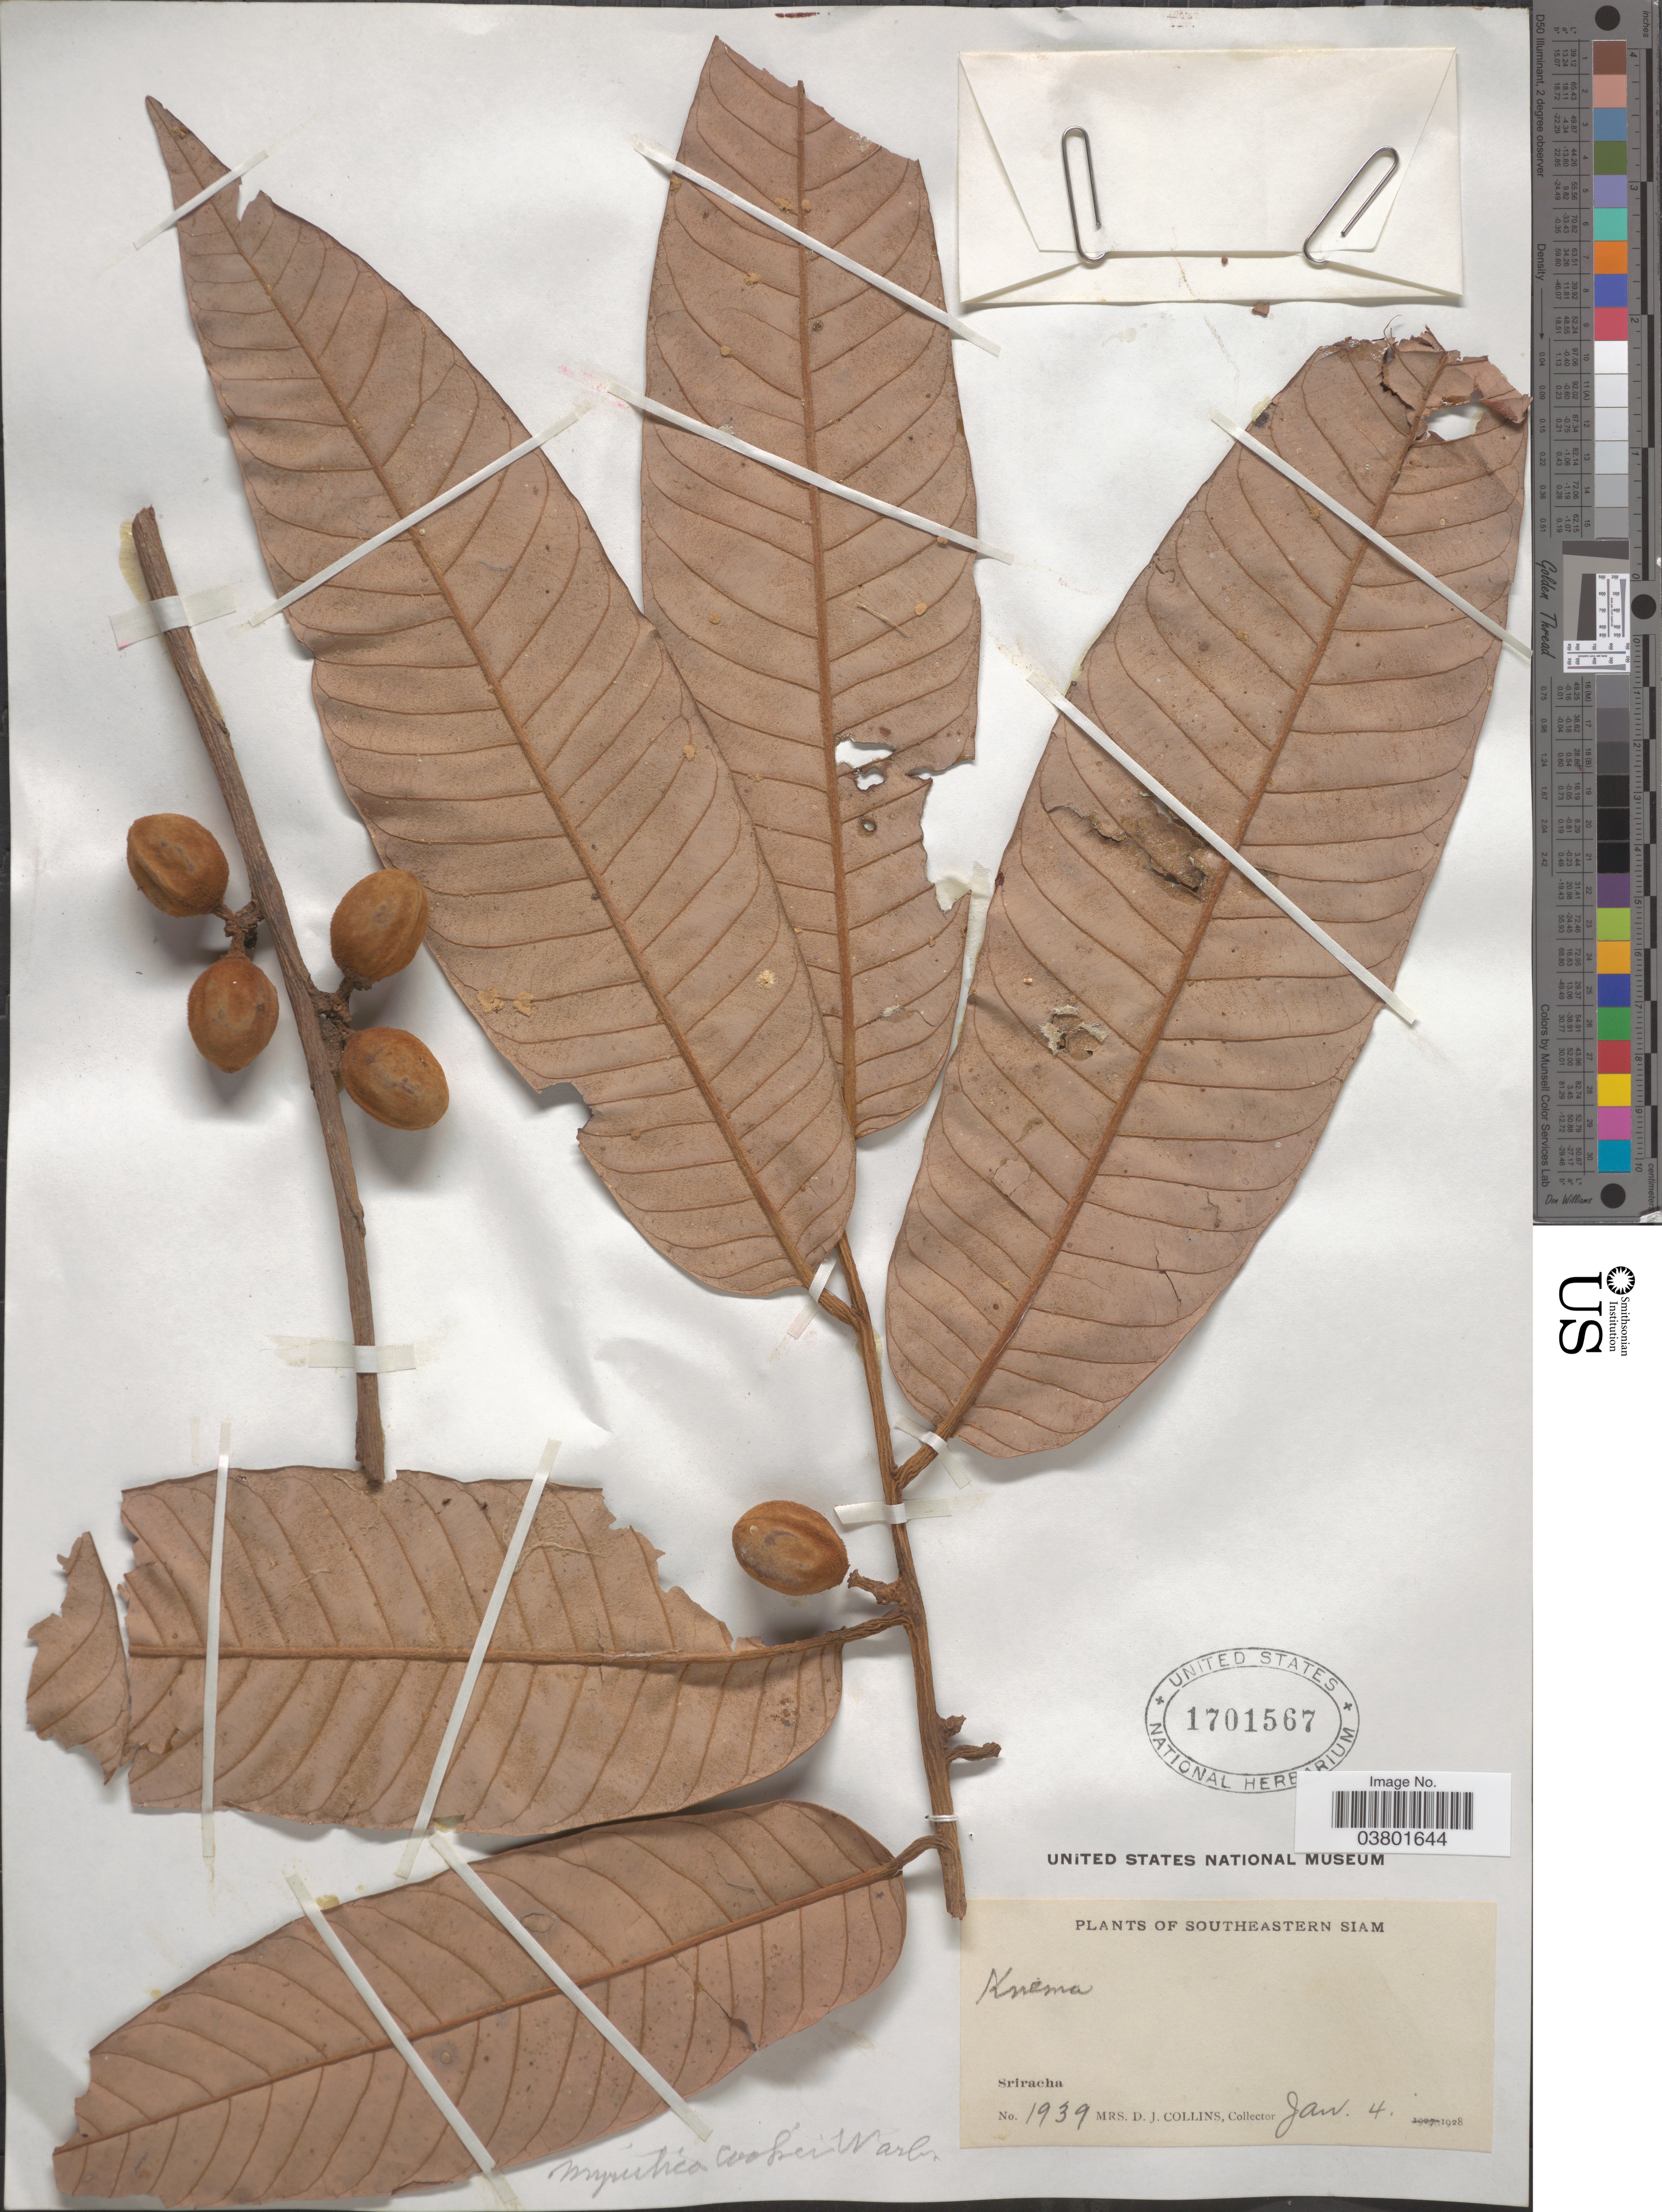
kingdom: Plantae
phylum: Tracheophyta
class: Magnoliopsida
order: Magnoliales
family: Myristicaceae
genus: Myristica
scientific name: Myristica guatteriifolia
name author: A. DC.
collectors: Mrs. D. J. Collins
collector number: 1939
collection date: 1928-01-04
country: Thailand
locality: Southeastern Siam. Sriracha.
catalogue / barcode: US 1701567